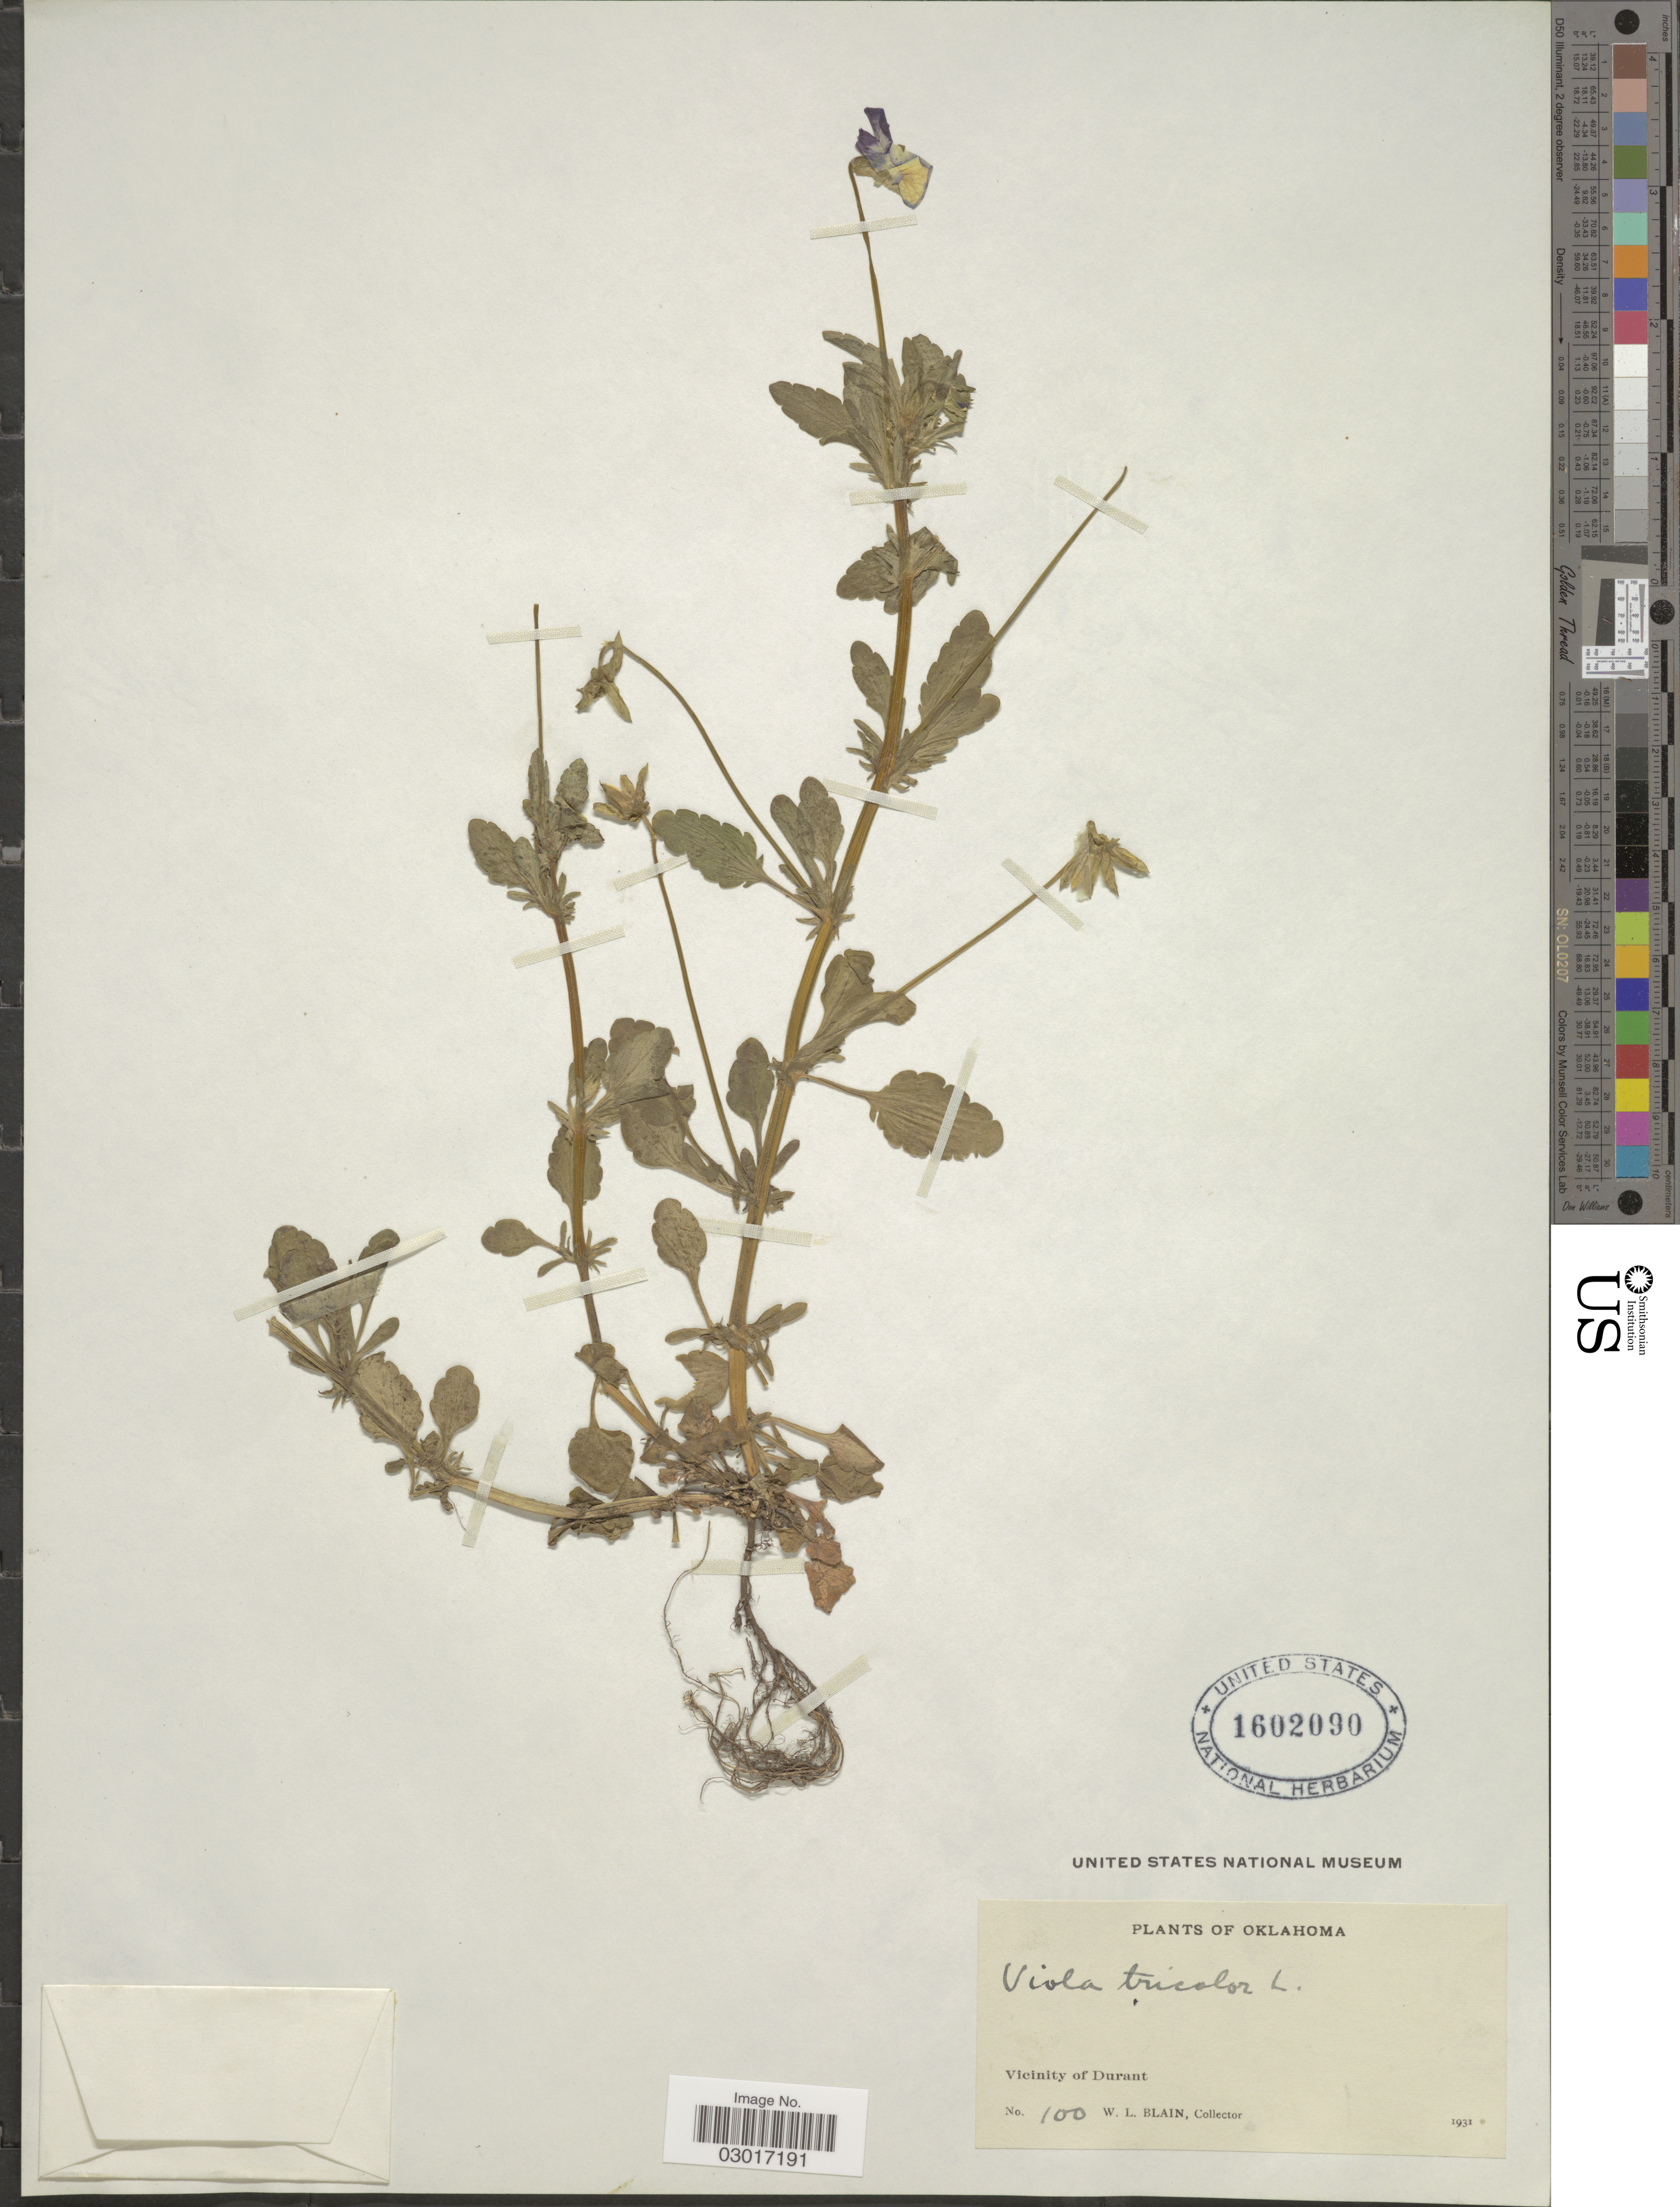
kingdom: Plantae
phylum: Tracheophyta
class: Magnoliopsida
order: Malpighiales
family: Violaceae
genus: Viola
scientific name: Viola tricolor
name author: L.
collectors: W. Blain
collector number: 100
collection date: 1931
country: United States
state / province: Oklahoma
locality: Vicinity of Durant.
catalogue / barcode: US 1602090